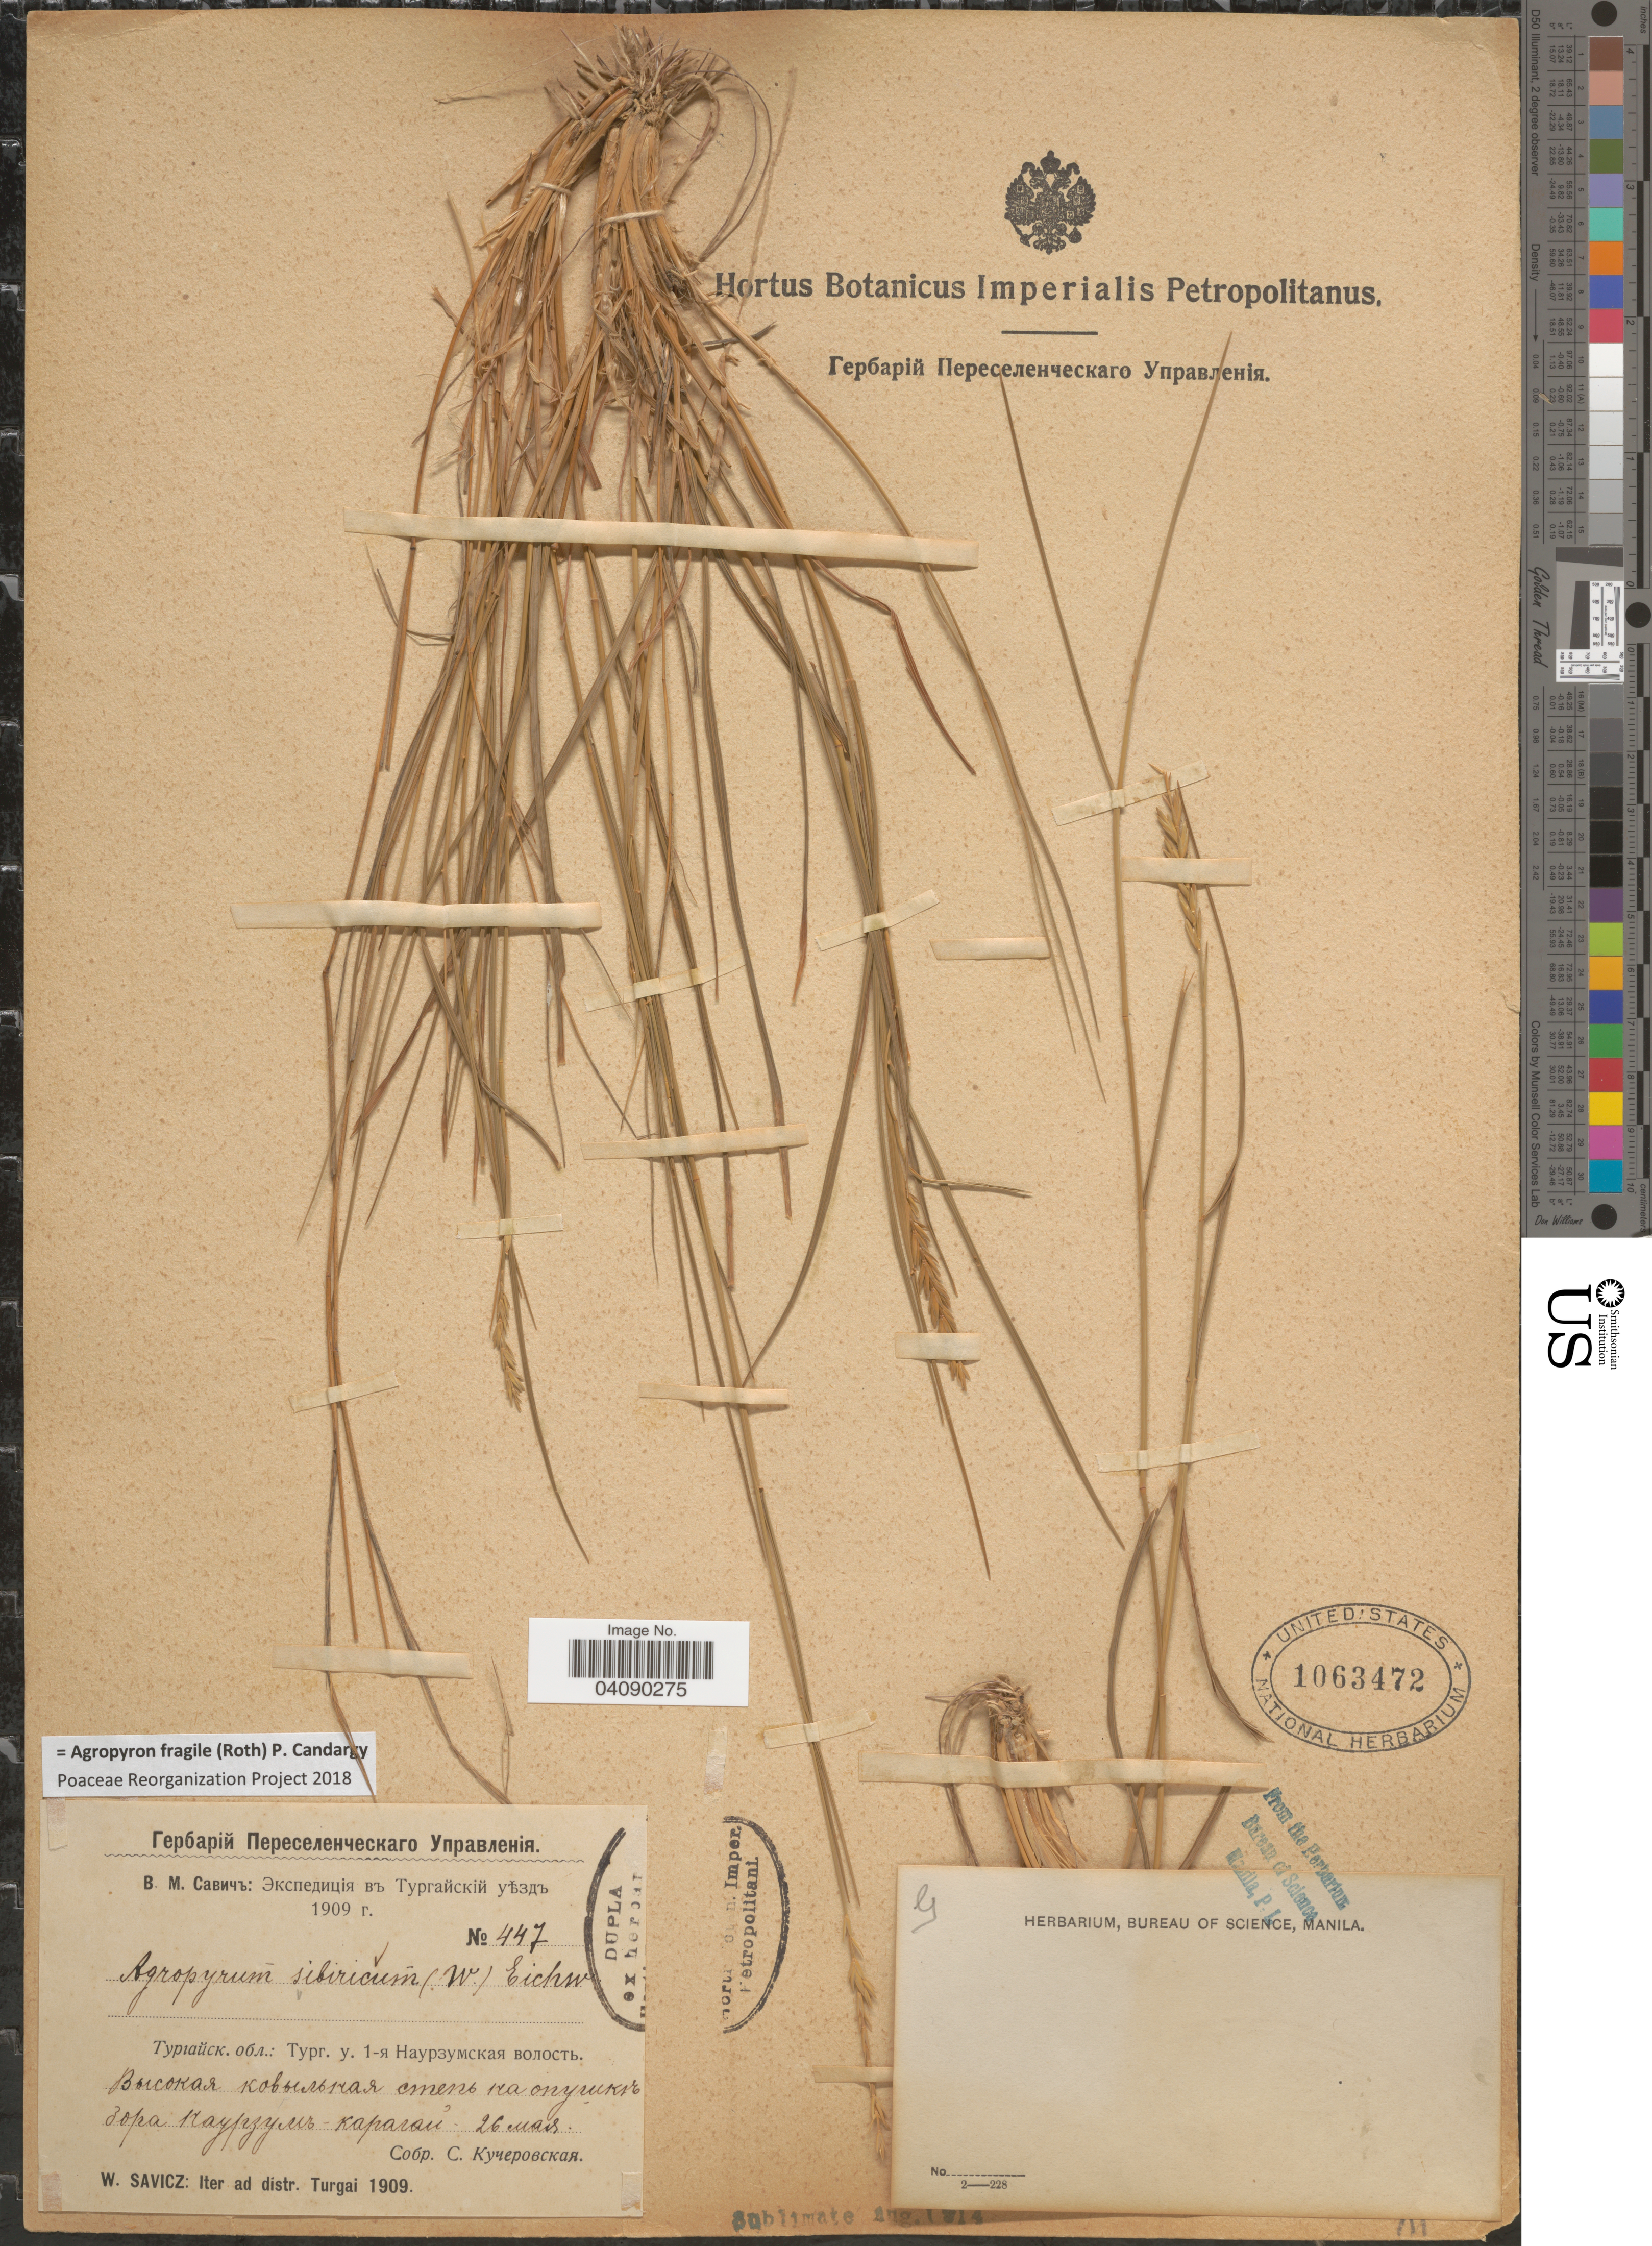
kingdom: Plantae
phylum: Tracheophyta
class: Liliopsida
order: Poales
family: Poaceae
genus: Agropyron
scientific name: Agropyron fragile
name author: (Roth) Candargy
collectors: S. Kucherovskaya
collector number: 447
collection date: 1909-03-26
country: Kazakhstan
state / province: Qustanay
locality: Naurzumskiy Forest Reserve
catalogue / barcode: US 1063472